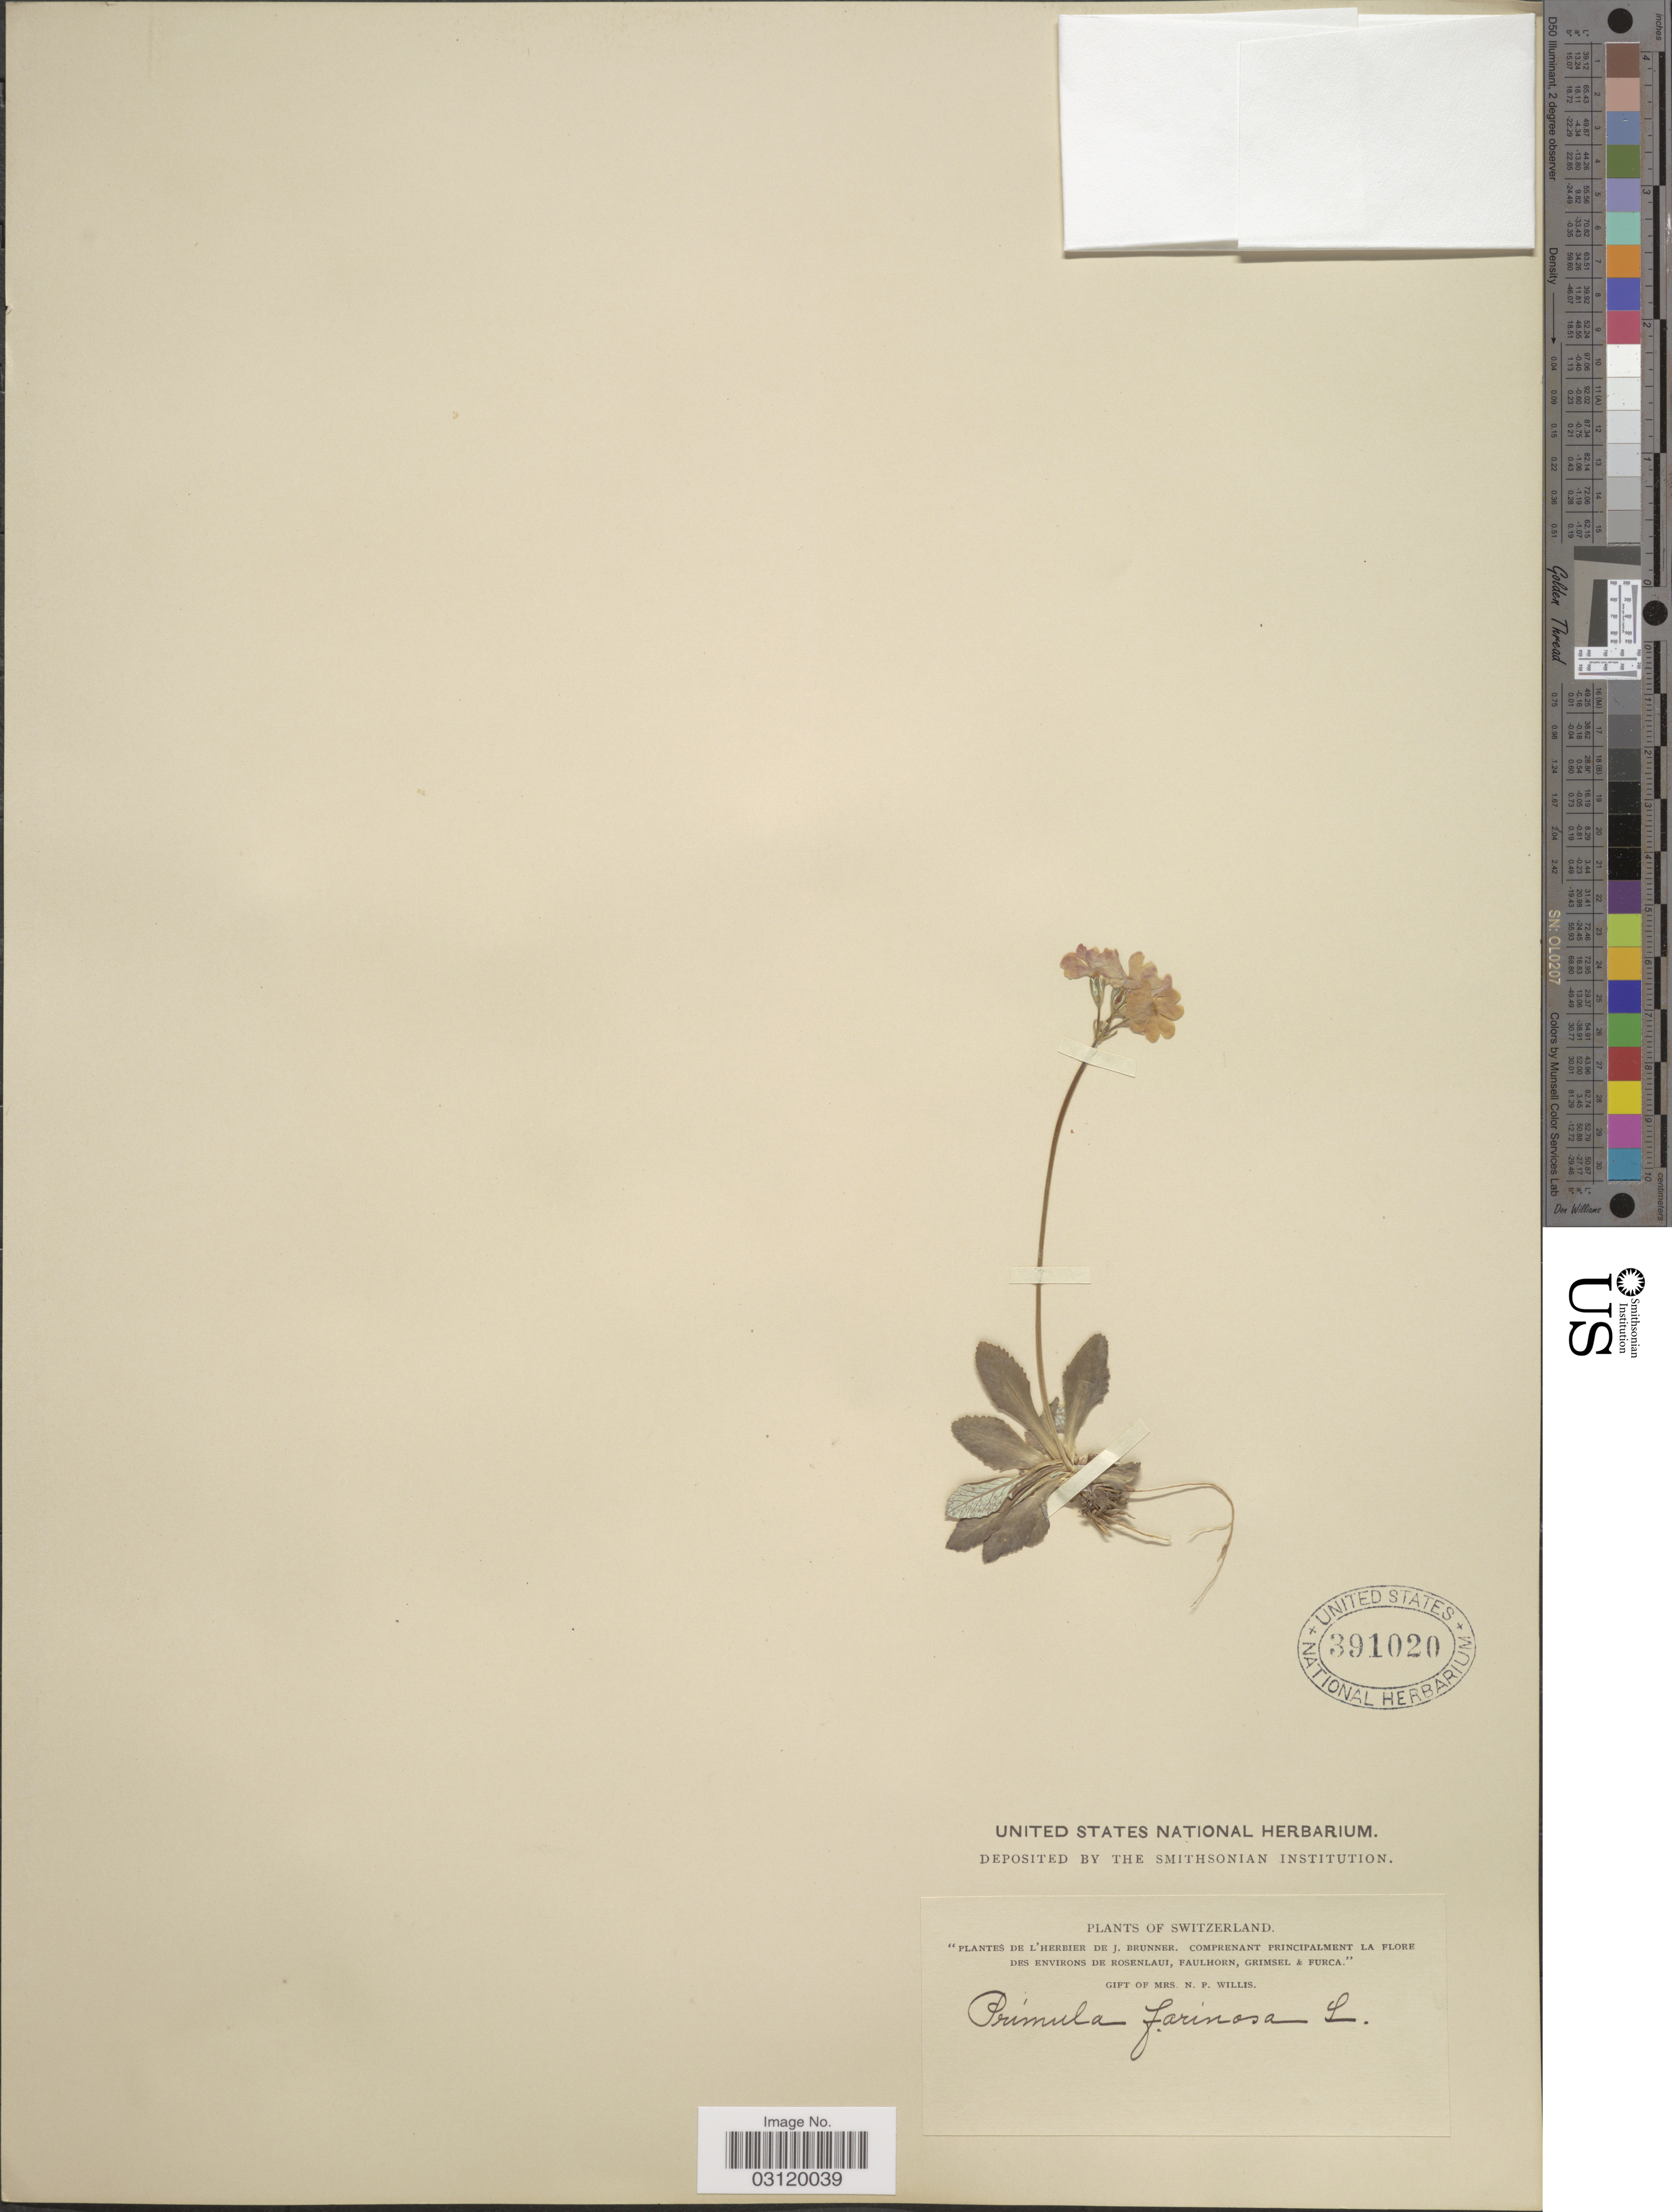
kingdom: Plantae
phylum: Tracheophyta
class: Magnoliopsida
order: Ericales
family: Primulaceae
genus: Primula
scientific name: Primula farinosa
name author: L.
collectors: ex herb. J. Brunner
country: Switzerland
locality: Environs de Rosenlaui, Faulhorn, Grimsel & Furca.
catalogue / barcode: US 391020